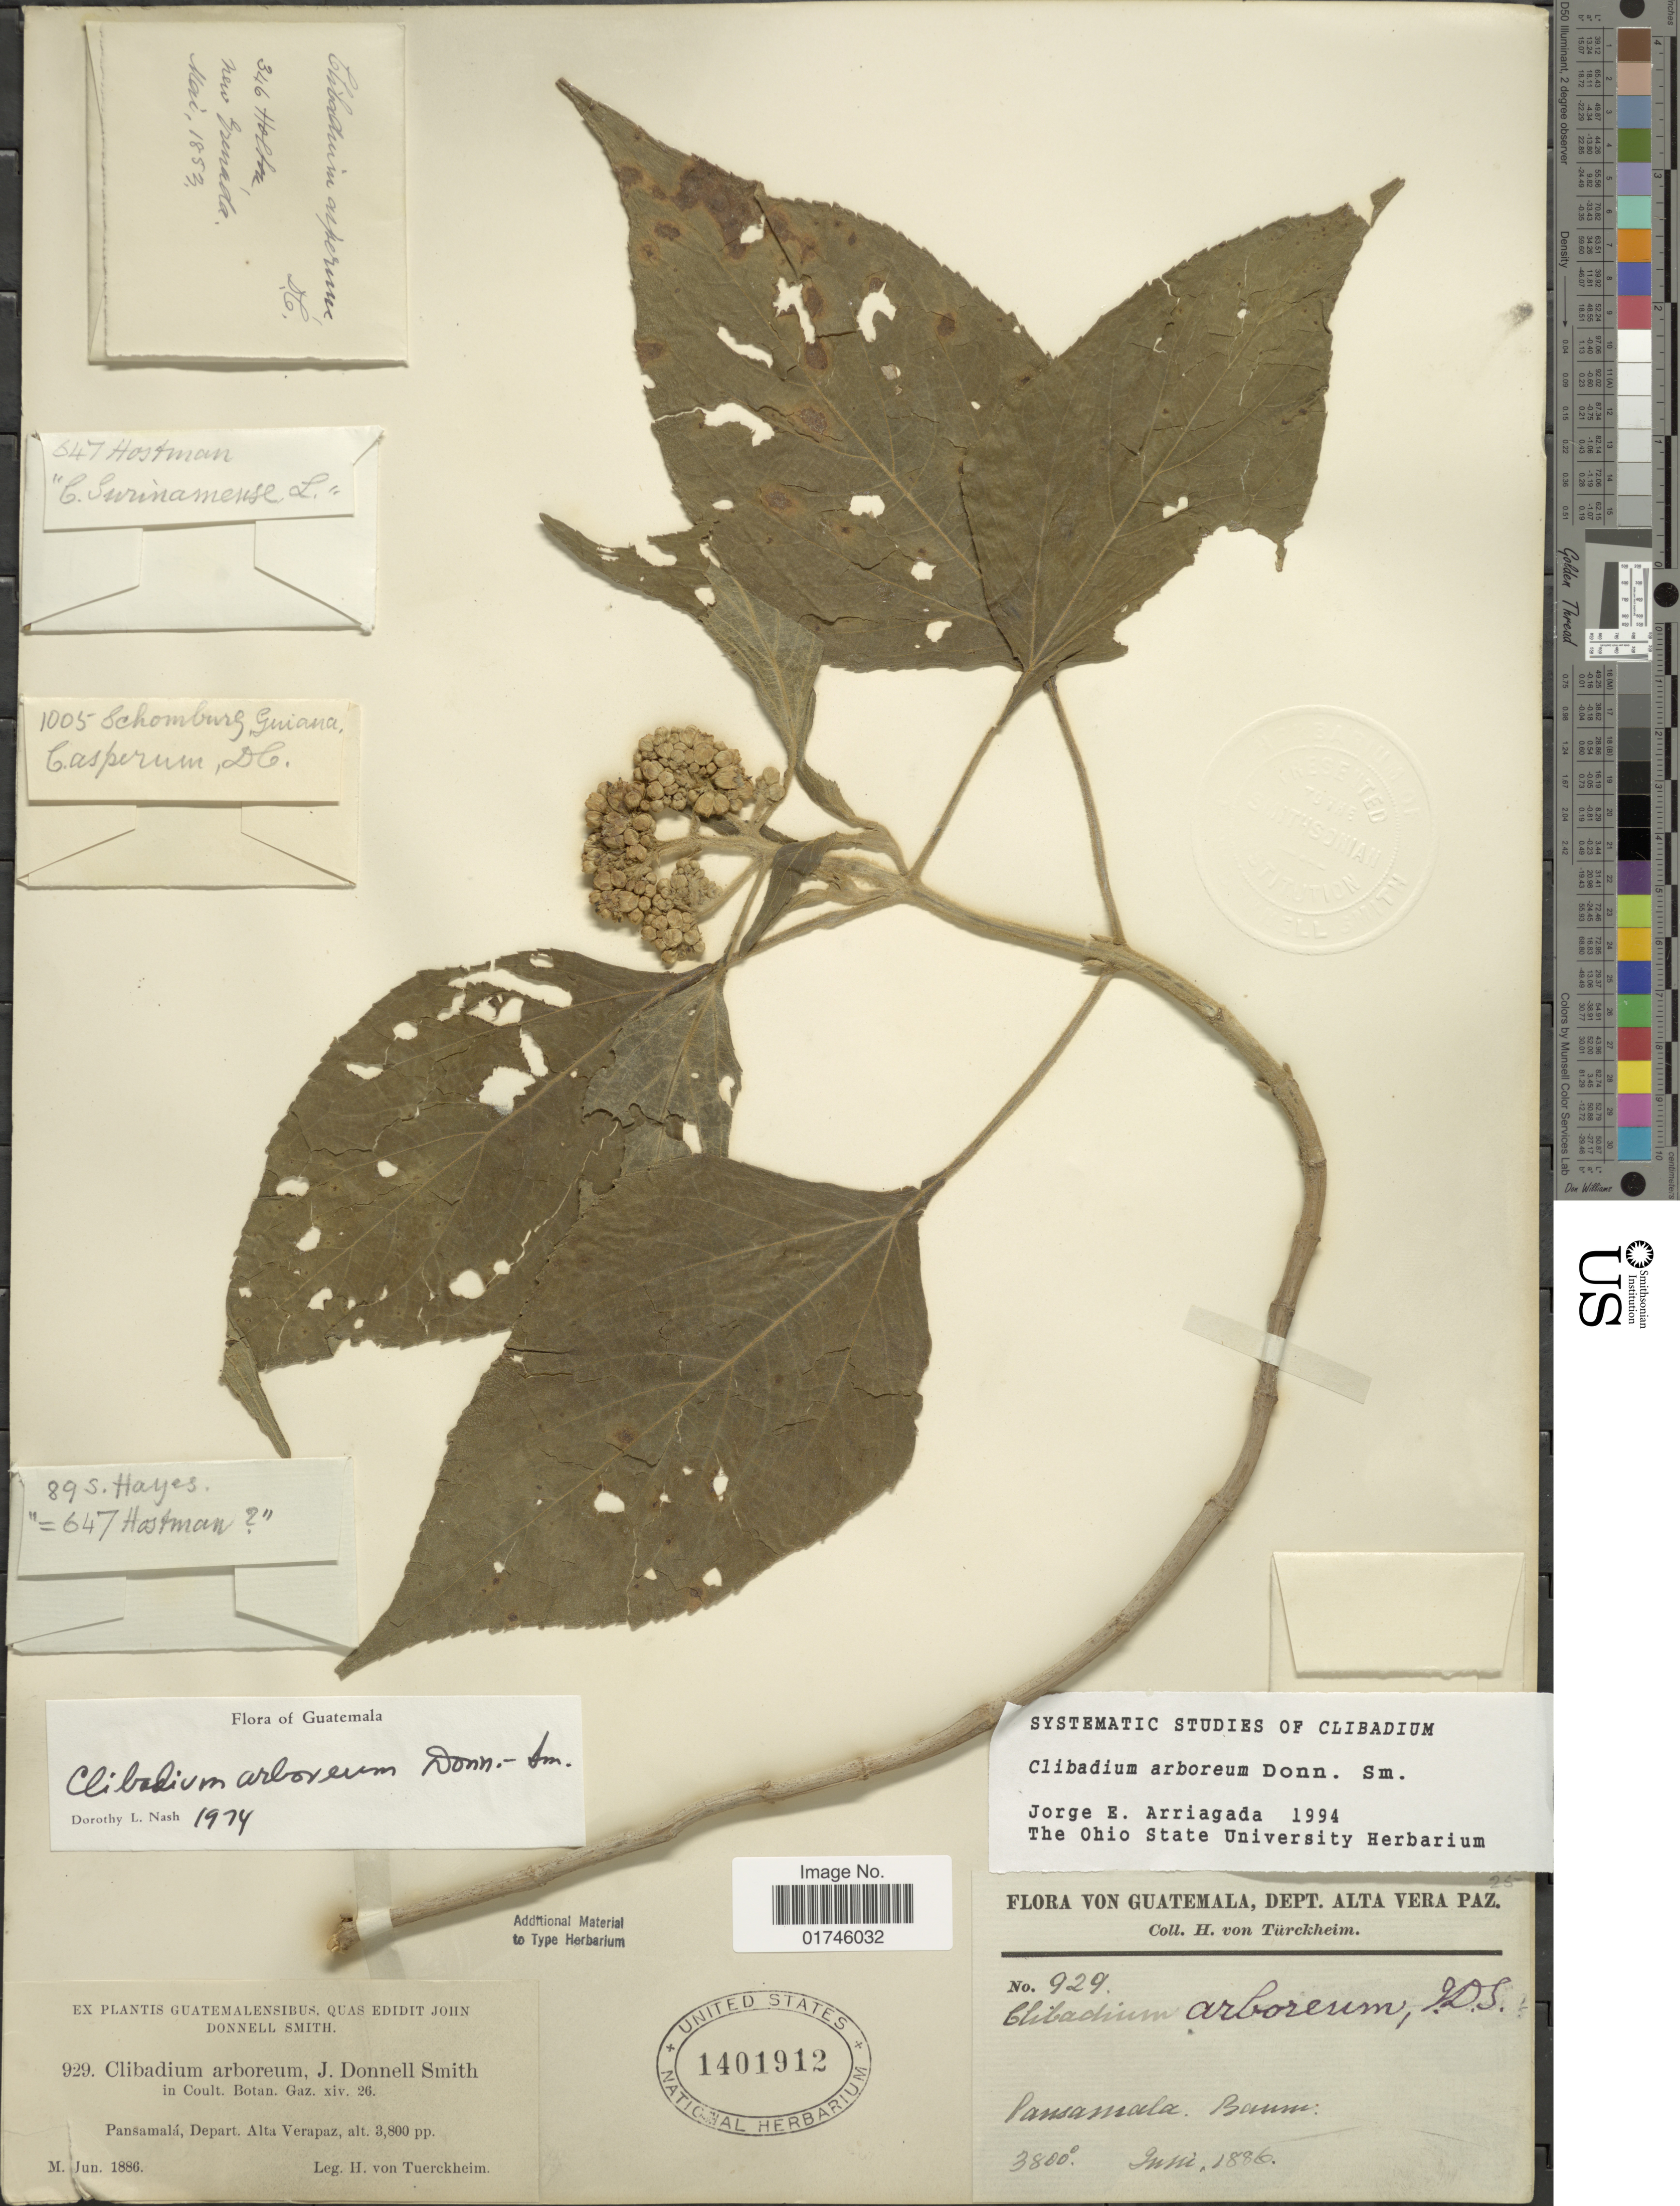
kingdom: Plantae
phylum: Tracheophyta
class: Magnoliopsida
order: Asterales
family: Asteraceae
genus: Clibadium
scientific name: Clibadium arboreum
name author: Donn. Sm.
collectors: H. von Türckheim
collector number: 929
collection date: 1886-06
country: Guatemala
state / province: Alta Verapaz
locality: Pansamala, Depart, Alta Verapaz.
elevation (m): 1158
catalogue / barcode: US 1401912